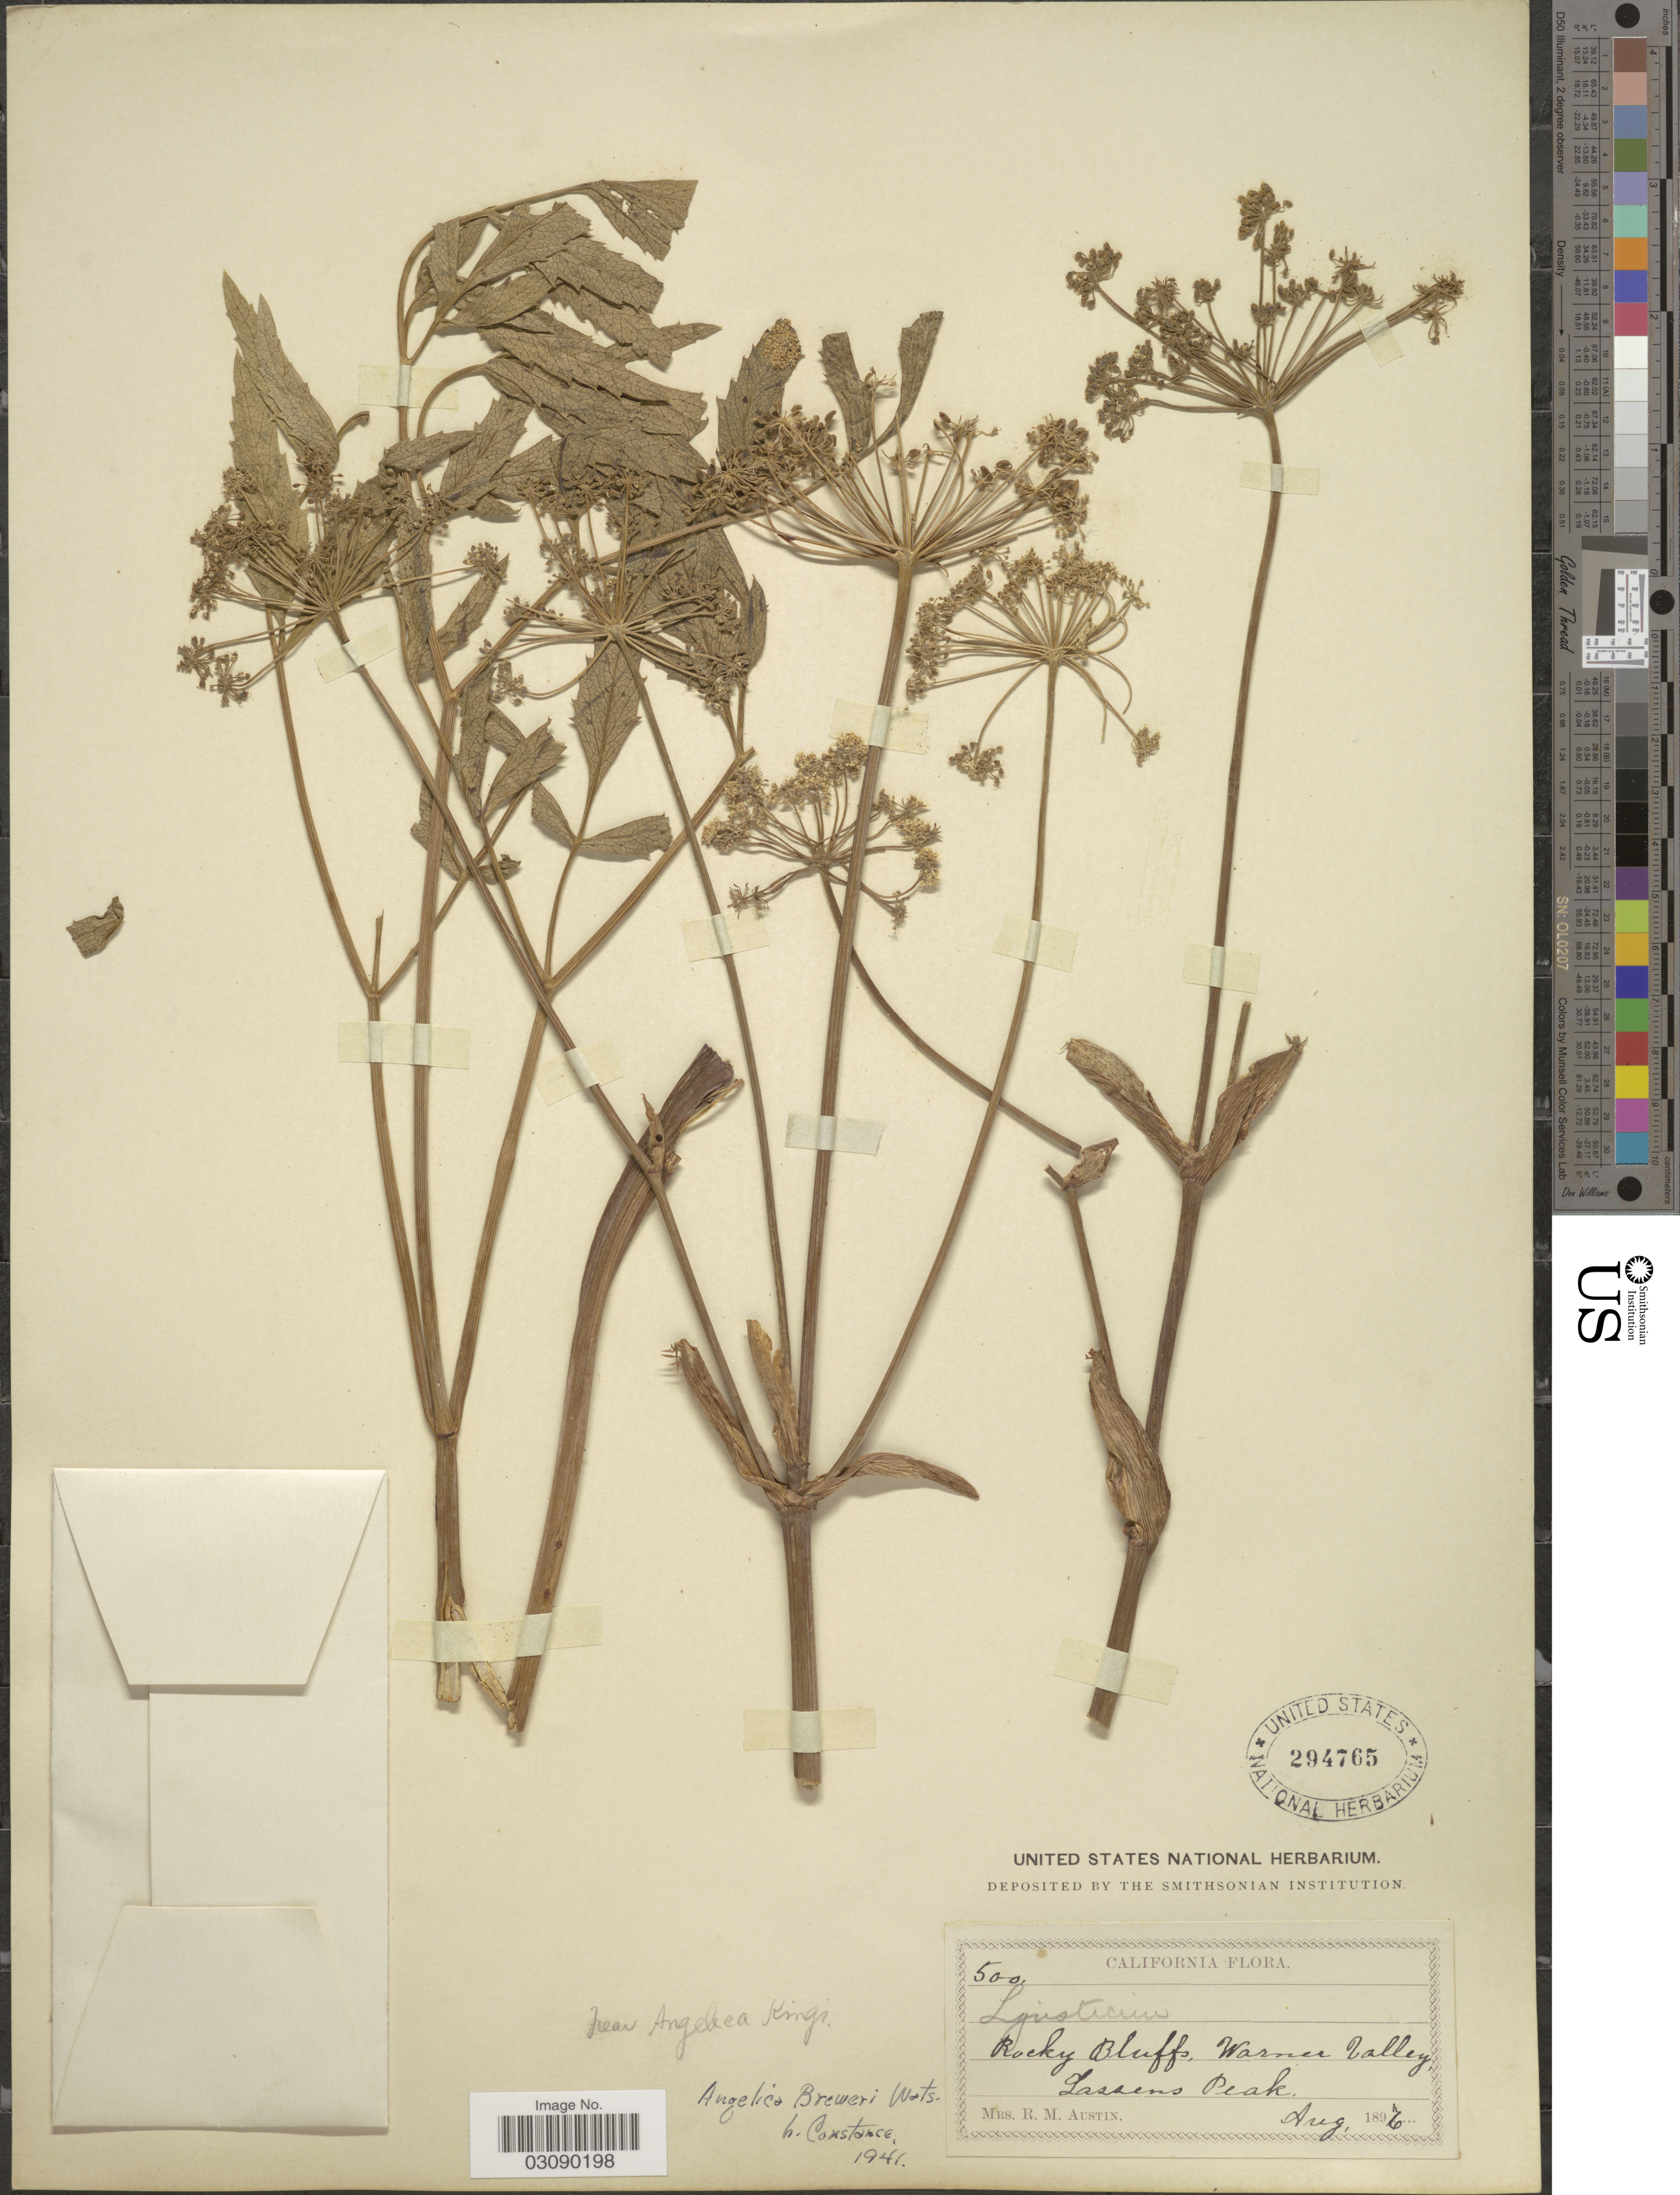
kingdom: Plantae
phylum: Tracheophyta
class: Magnoliopsida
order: Apiales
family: Apiaceae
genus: Angelica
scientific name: Angelica breweri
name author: A. Gray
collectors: R. Austin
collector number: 500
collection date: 1897-08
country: United States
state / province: California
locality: Rocky Bluffs, Warner Valley, Lassens Peak.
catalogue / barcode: US 294765